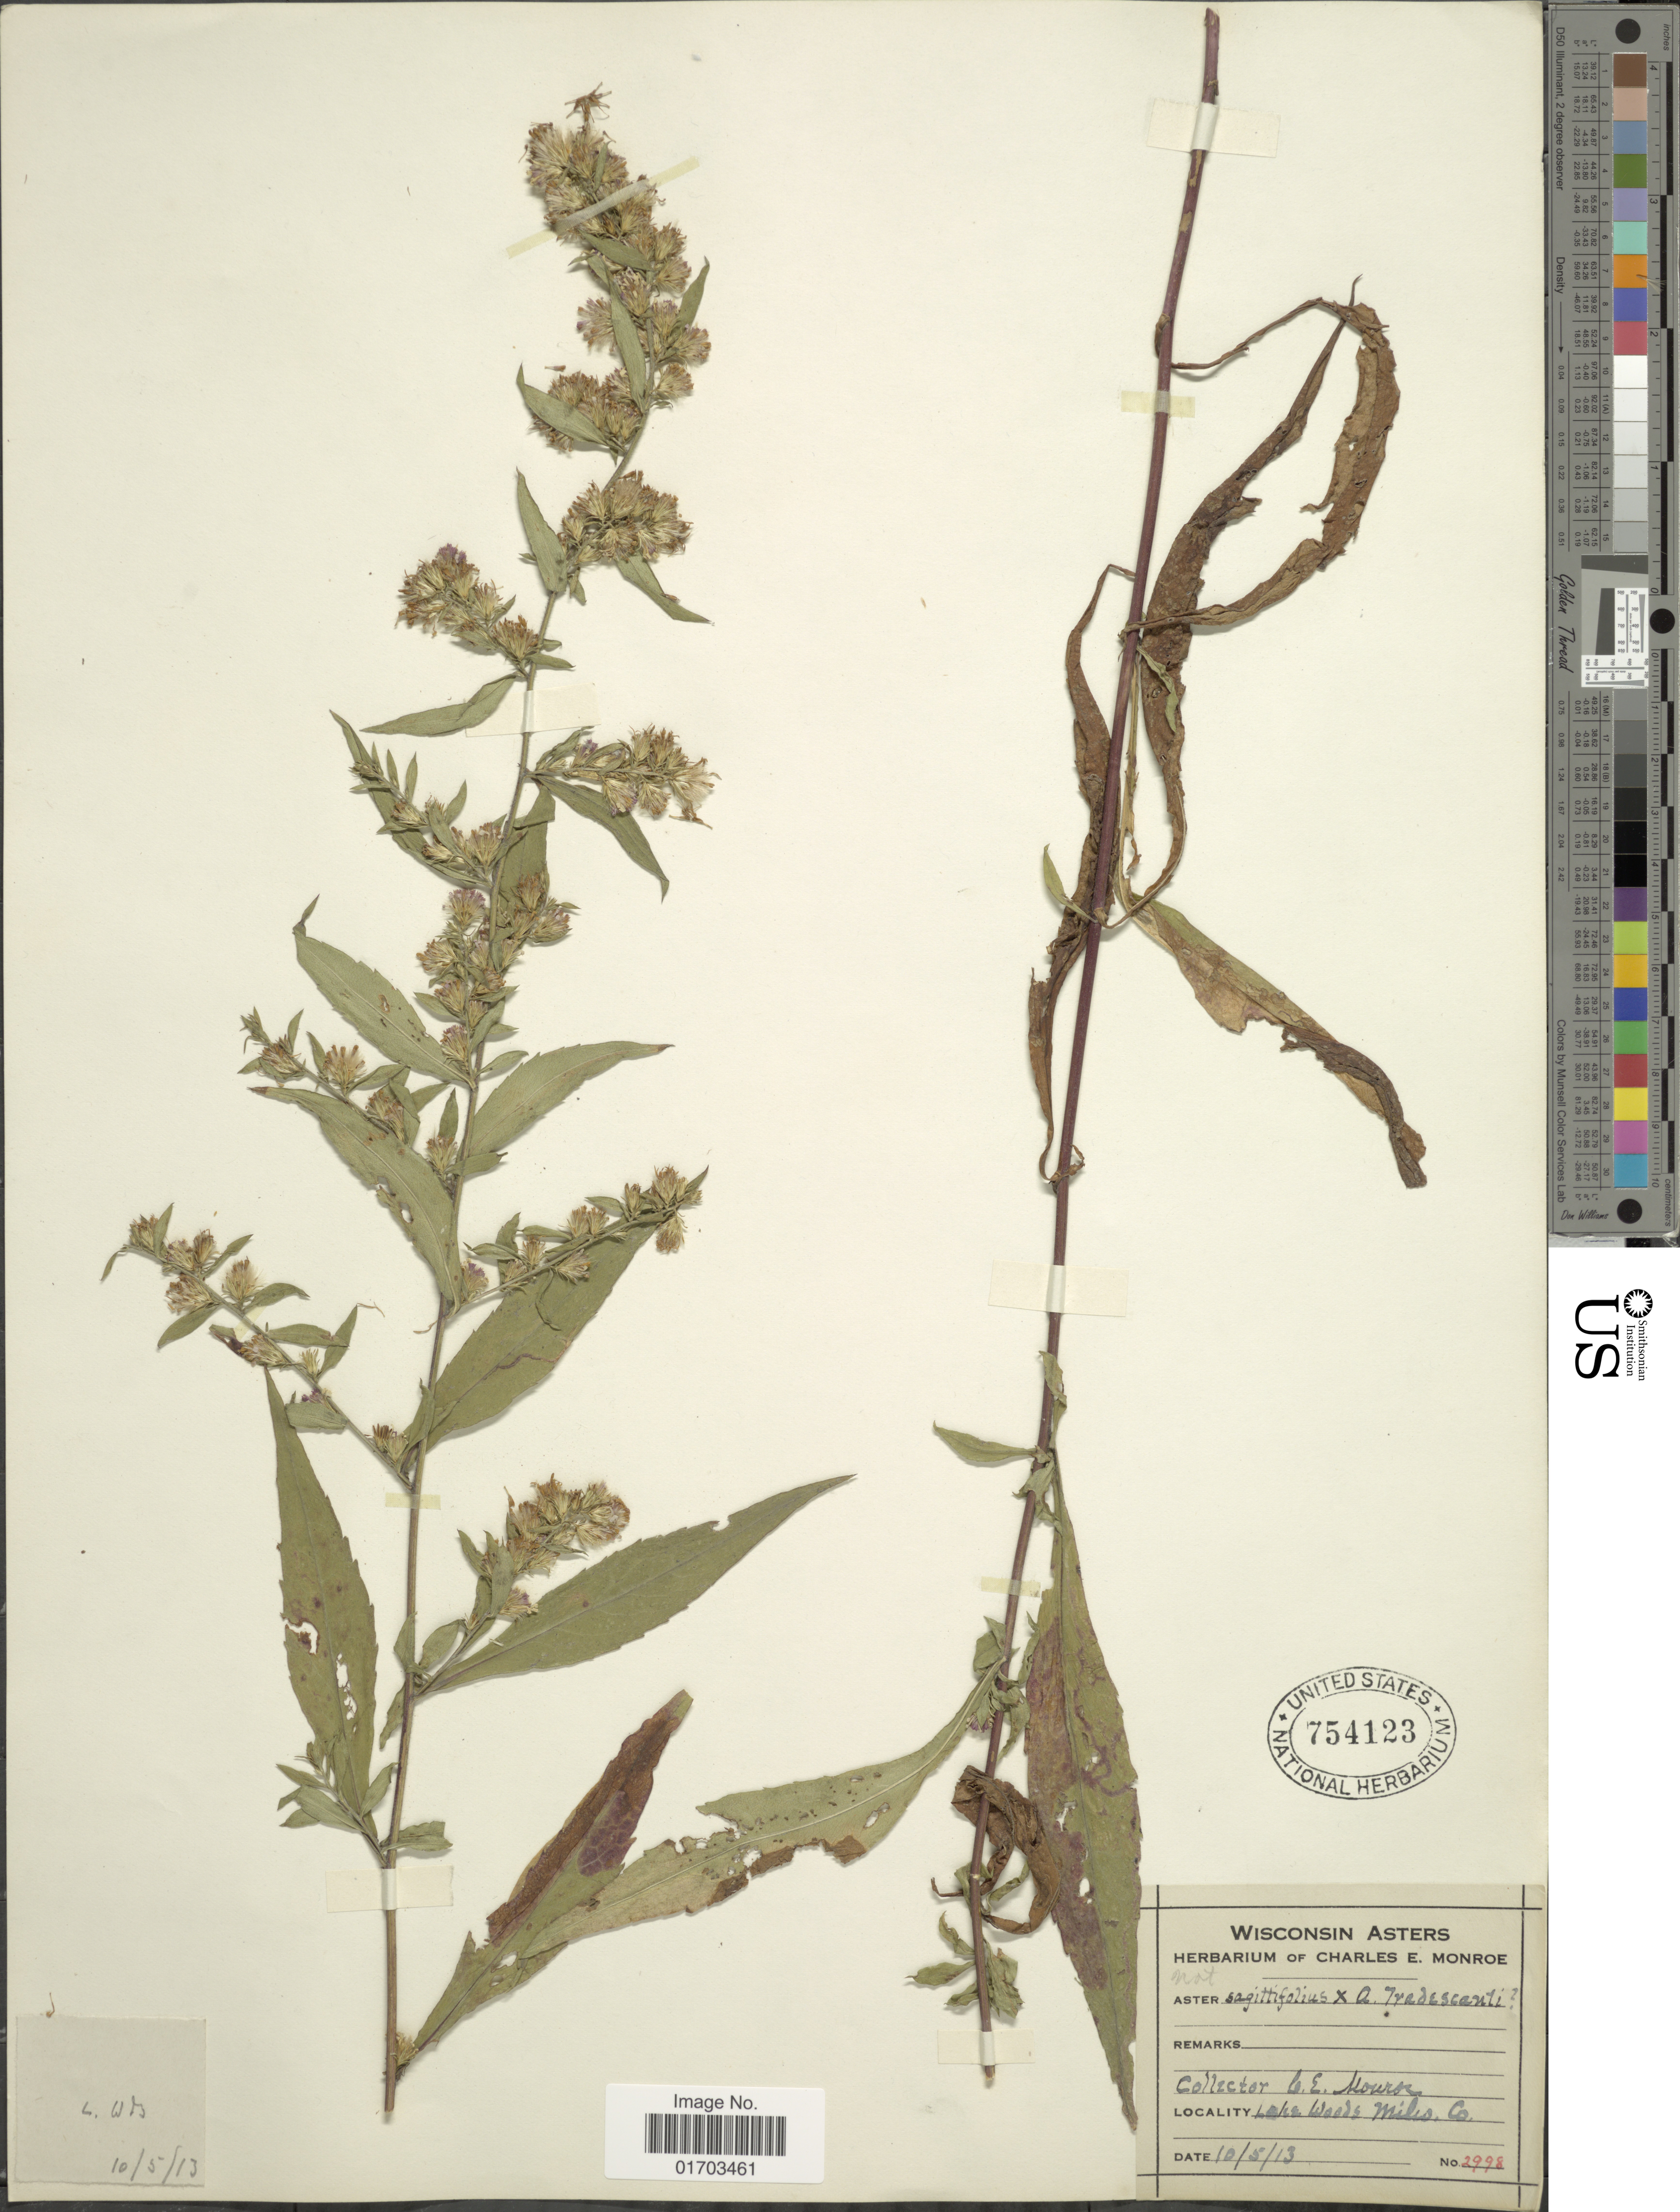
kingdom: Plantae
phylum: Tracheophyta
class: Magnoliopsida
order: Asterales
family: Asteraceae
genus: Symphyotrichum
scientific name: Symphyotrichum x tardiflorum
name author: (L.) Greuter et al.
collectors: C. Monroe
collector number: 2998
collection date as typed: Transcribed d/m/y: 5/10/13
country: United States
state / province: Wisconsin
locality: Lake Woodsm Miles Co.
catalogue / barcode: US 754123